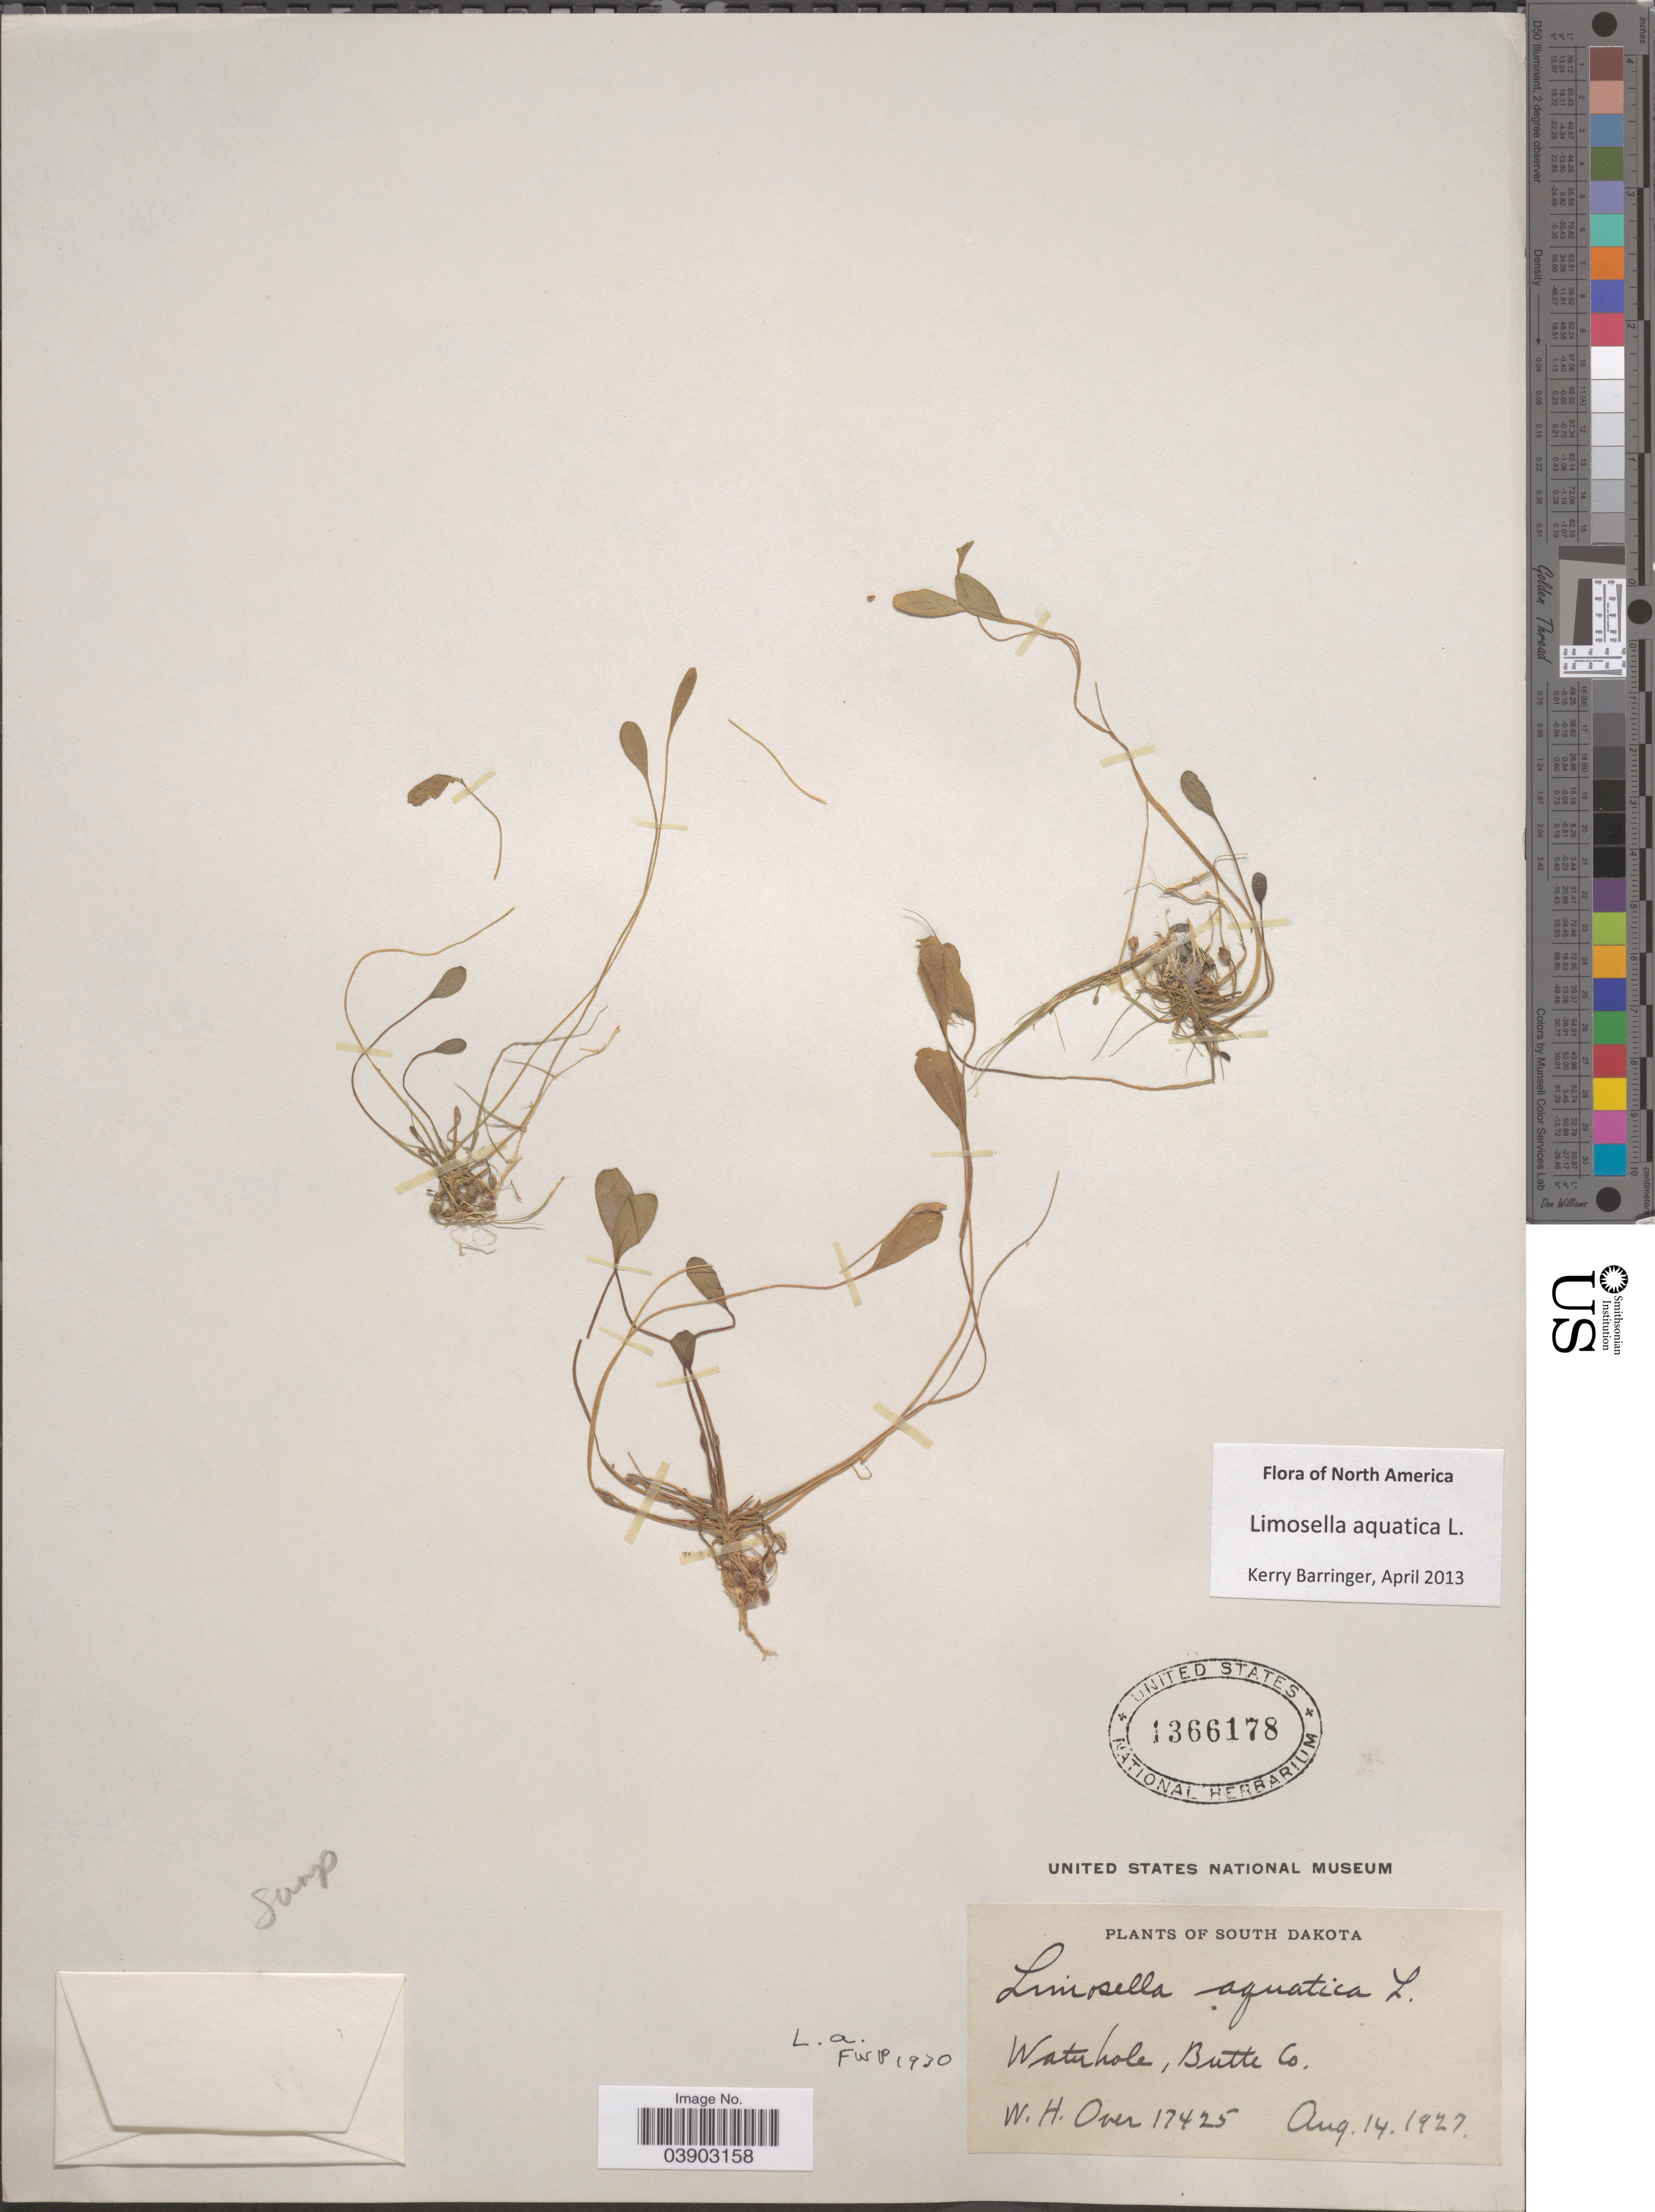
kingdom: Plantae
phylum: Tracheophyta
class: Magnoliopsida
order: Lamiales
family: Scrophulariaceae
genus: Limosella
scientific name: Limosella aquatica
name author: L.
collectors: W. Over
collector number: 17425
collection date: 1927-08-14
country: United States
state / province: South Dakota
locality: Watuhole, Butte Co.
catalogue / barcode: US 1366178